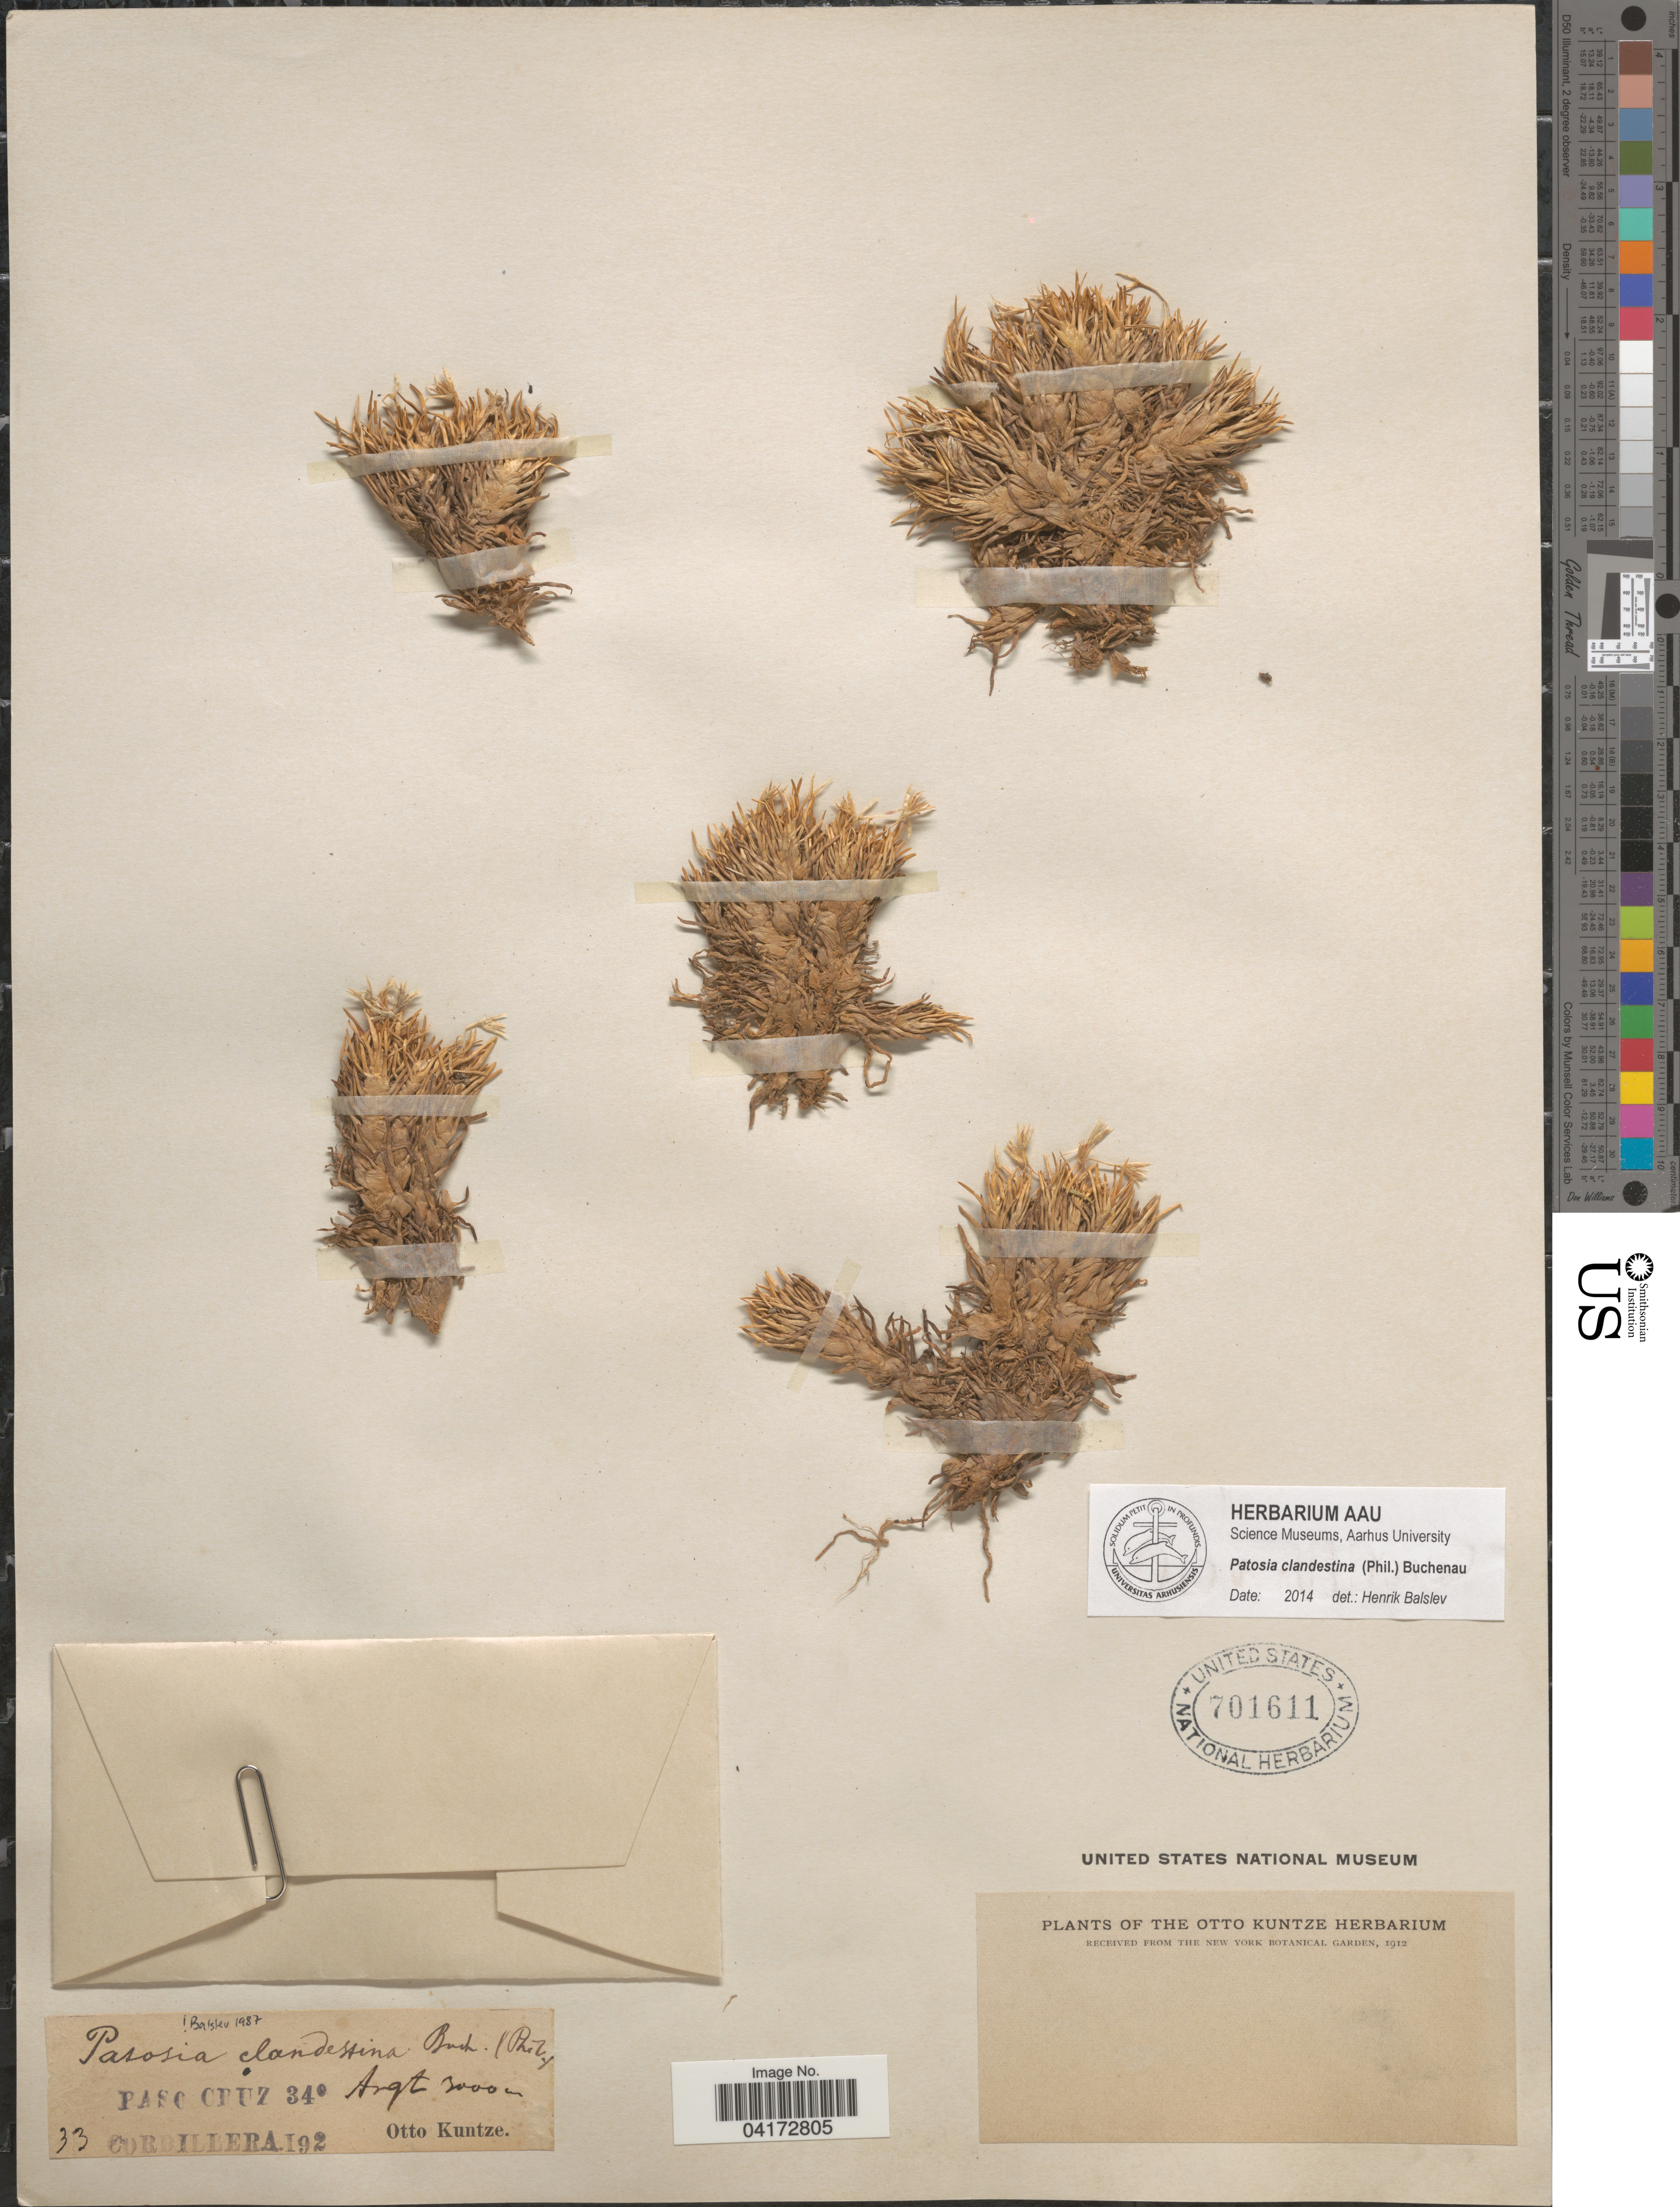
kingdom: Plantae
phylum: Tracheophyta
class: Liliopsida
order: Poales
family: Juncaceae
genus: Patosia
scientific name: Patosia clandestina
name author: (Phil.) Buchenau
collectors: C.E.O. Kuntze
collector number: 33?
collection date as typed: Transcribed d/m/y: /1/92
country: Argentina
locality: Paso Cruz. Cordillera.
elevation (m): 3000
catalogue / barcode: US 701611